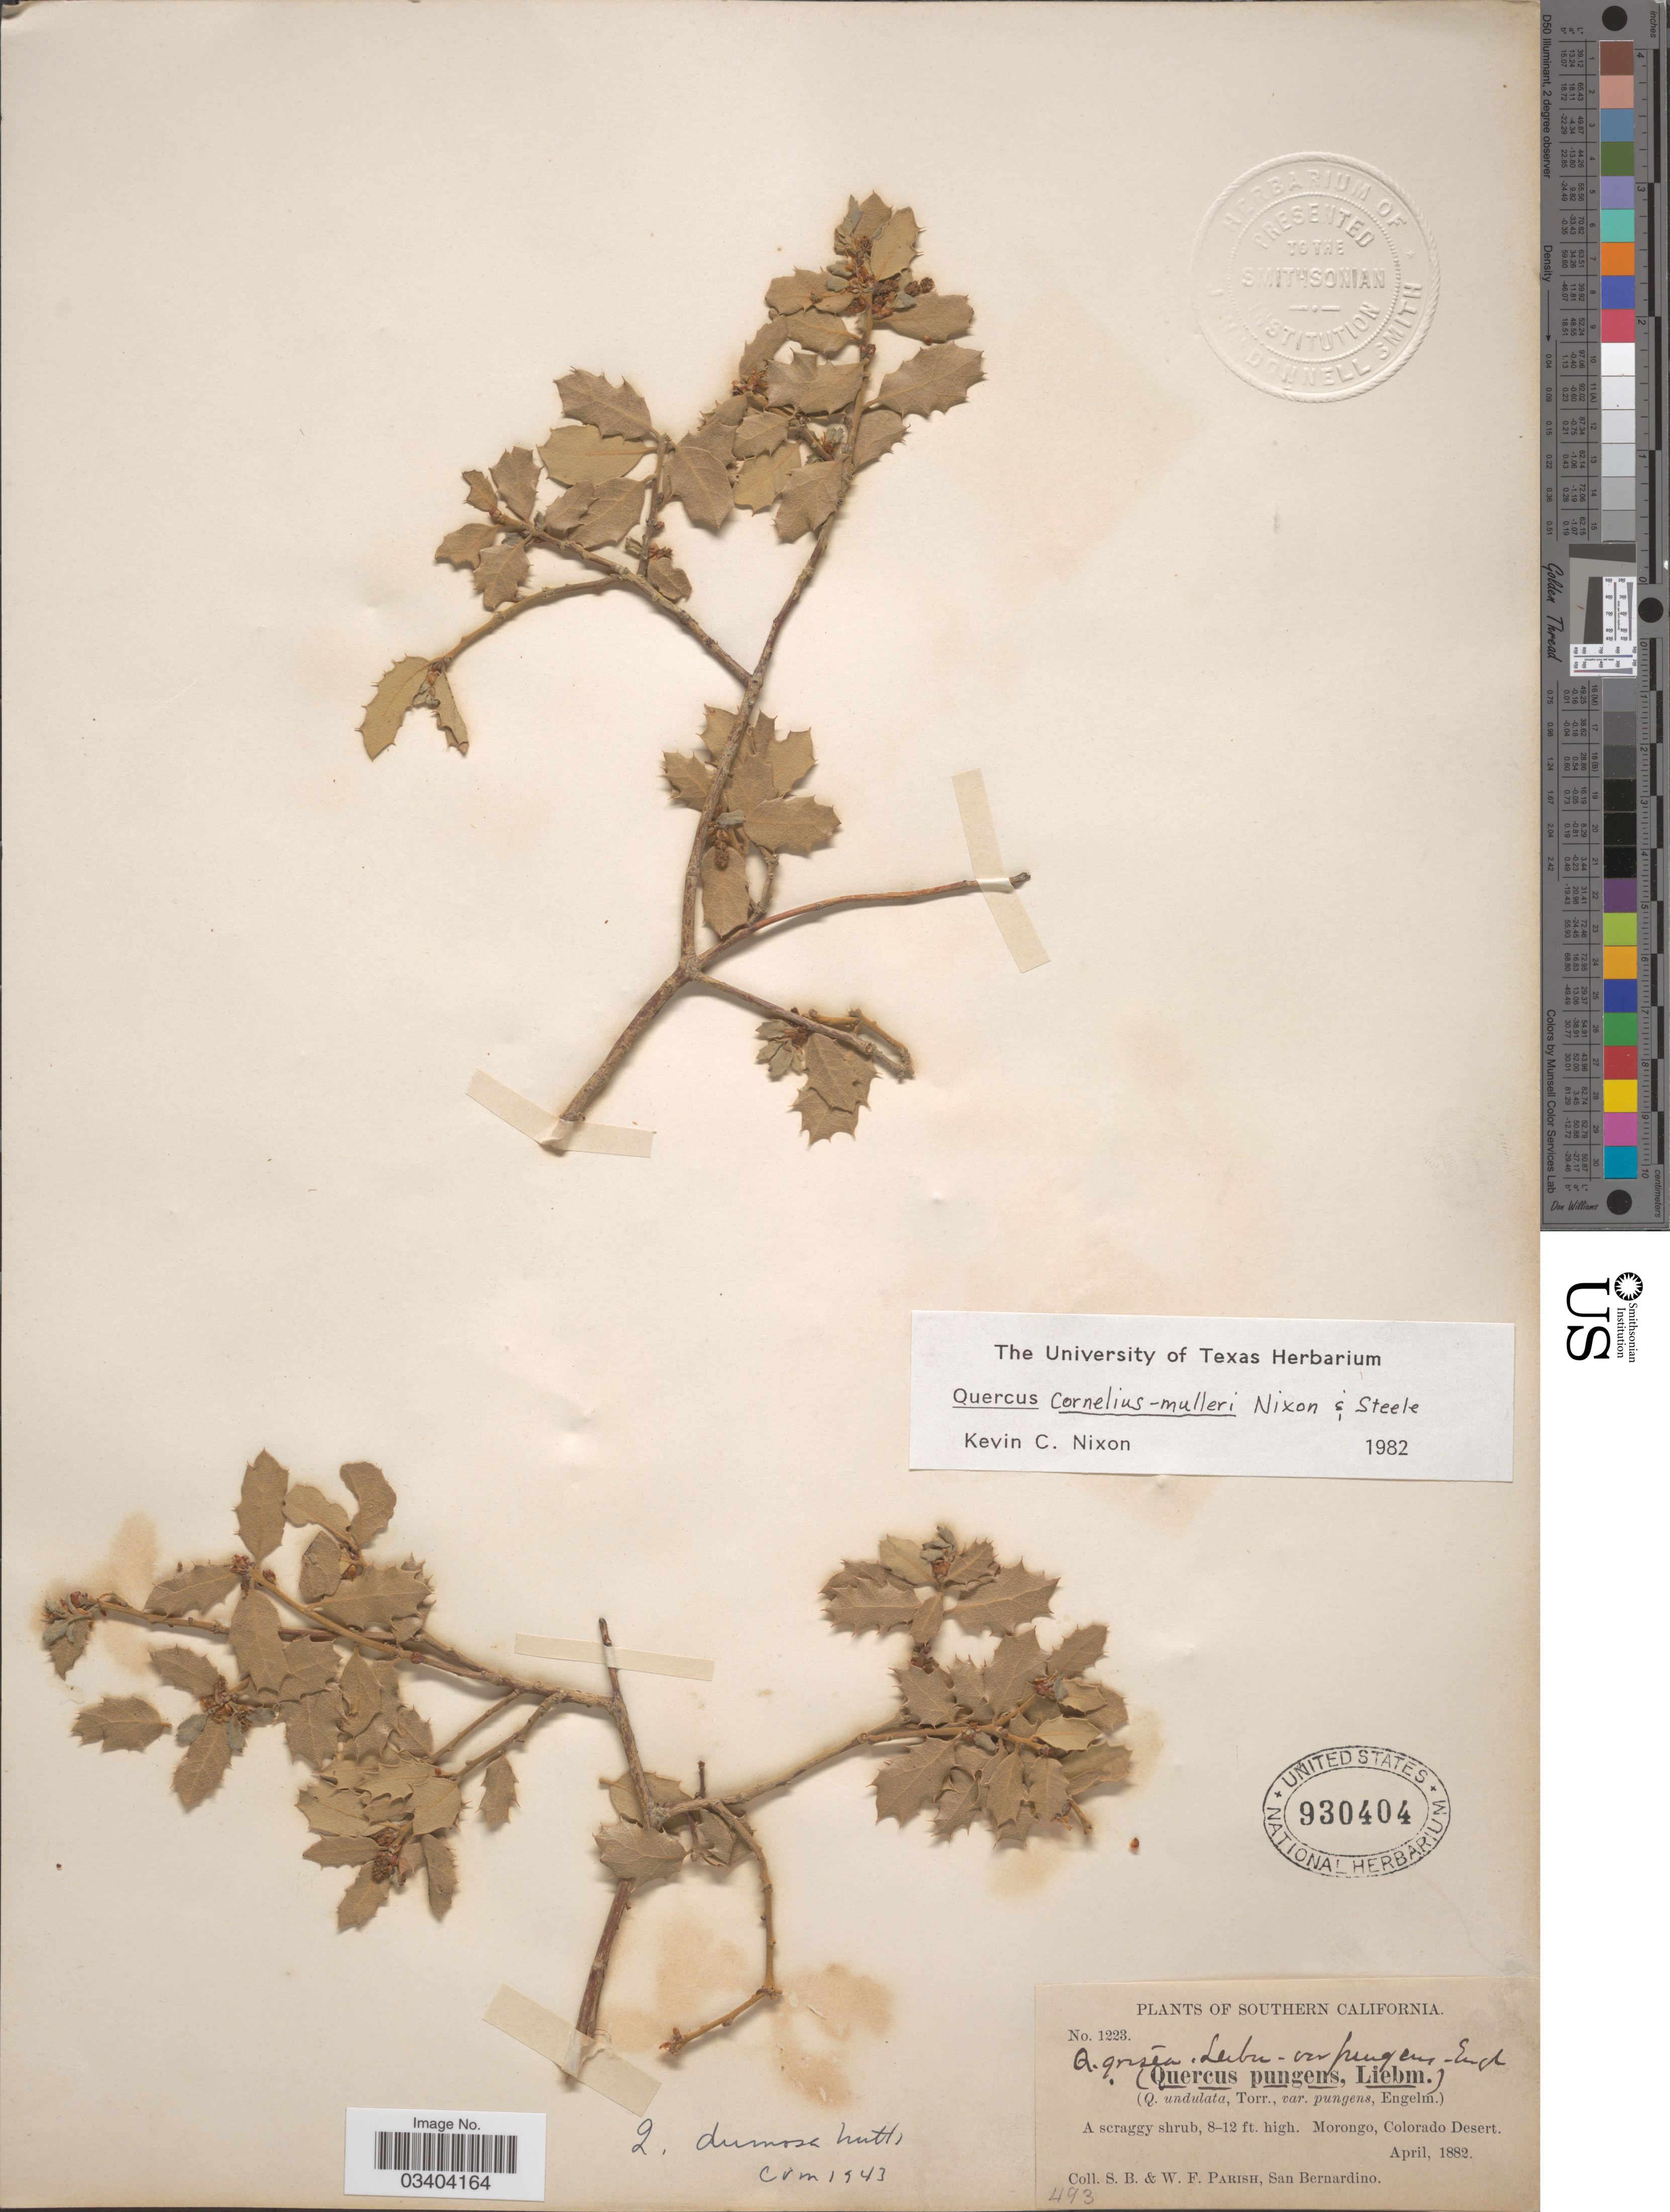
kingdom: Plantae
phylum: Tracheophyta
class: Magnoliopsida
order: Fagales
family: Fagaceae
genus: Quercus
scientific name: Quercus cornelius-mulleri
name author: Nixon & K.P. Steele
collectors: S. B. Parish & W. F. Parish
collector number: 1223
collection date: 1882-04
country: United States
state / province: California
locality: Southern California. Morongo, Colorado Desert.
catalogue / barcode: US 930404